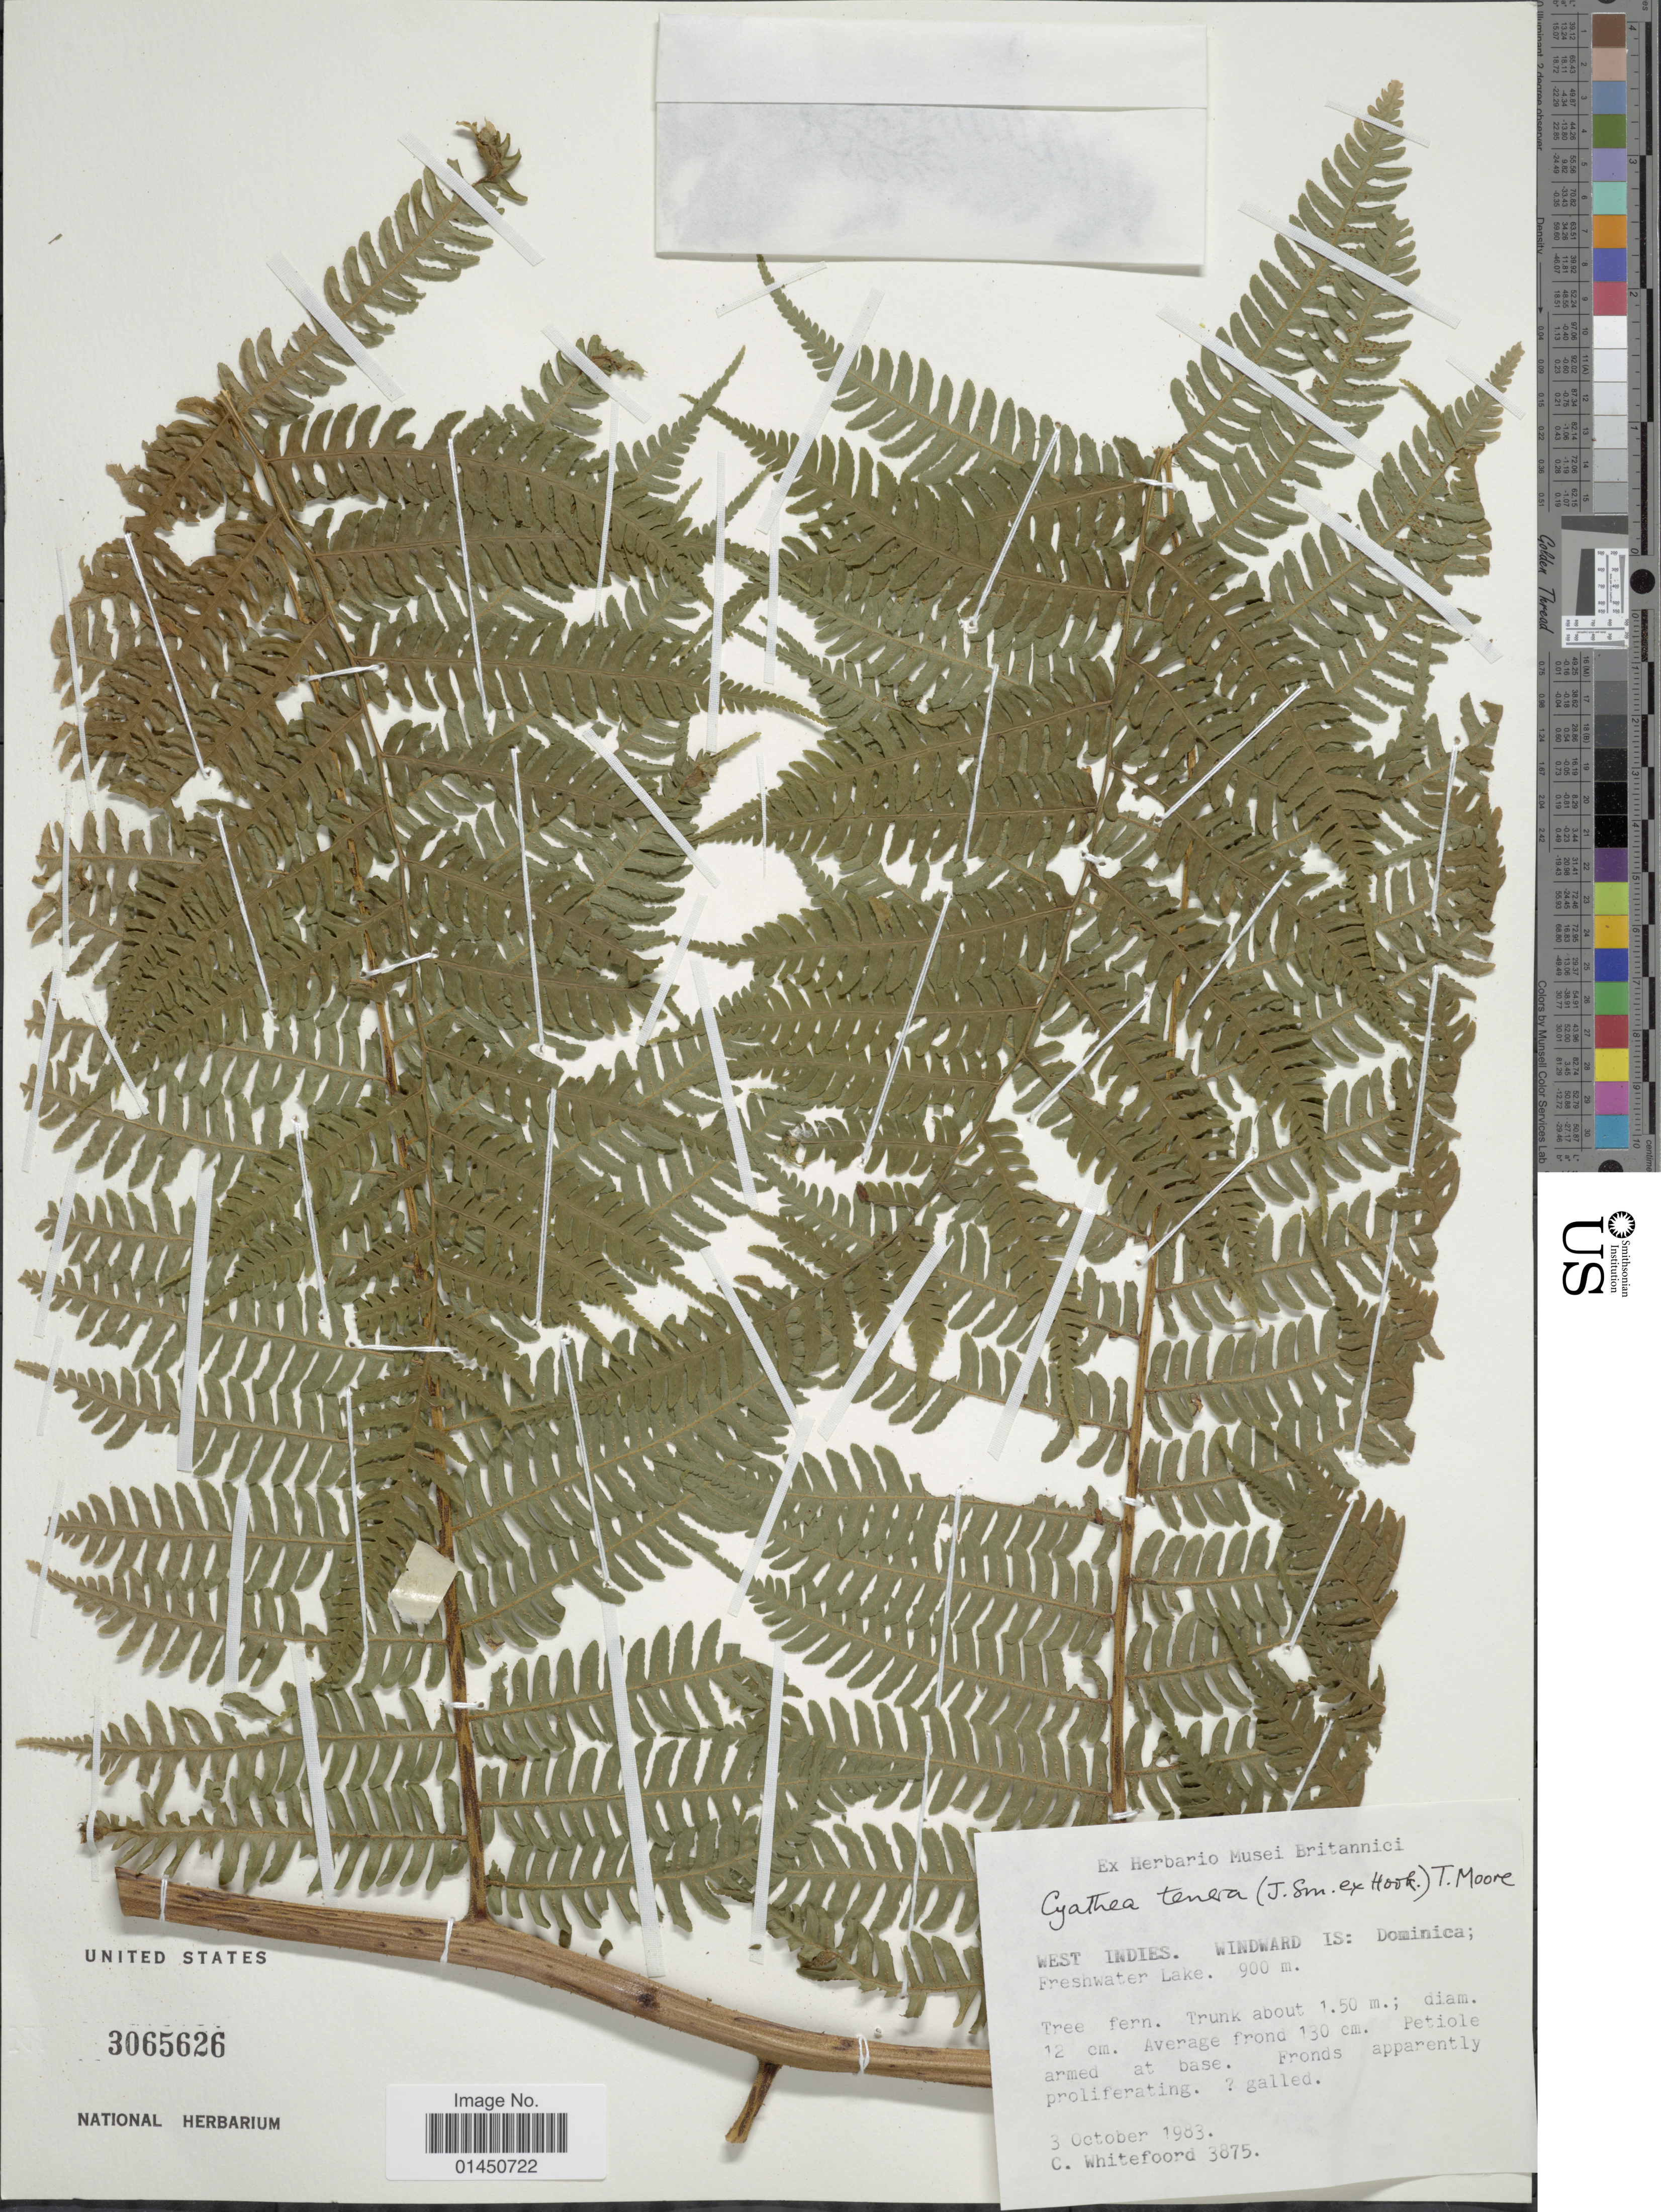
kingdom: Plantae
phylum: Tracheophyta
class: Polypodiopsida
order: Cyatheales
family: Cyatheaceae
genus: Cyathea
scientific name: Cyathea tenera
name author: (J. Sm. ex Hook.) T. Moore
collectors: C. Whitefoord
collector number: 3875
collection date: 1983-10-03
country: Dominica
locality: Windward Is: Freshwater Lake.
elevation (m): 900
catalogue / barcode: US 3065626